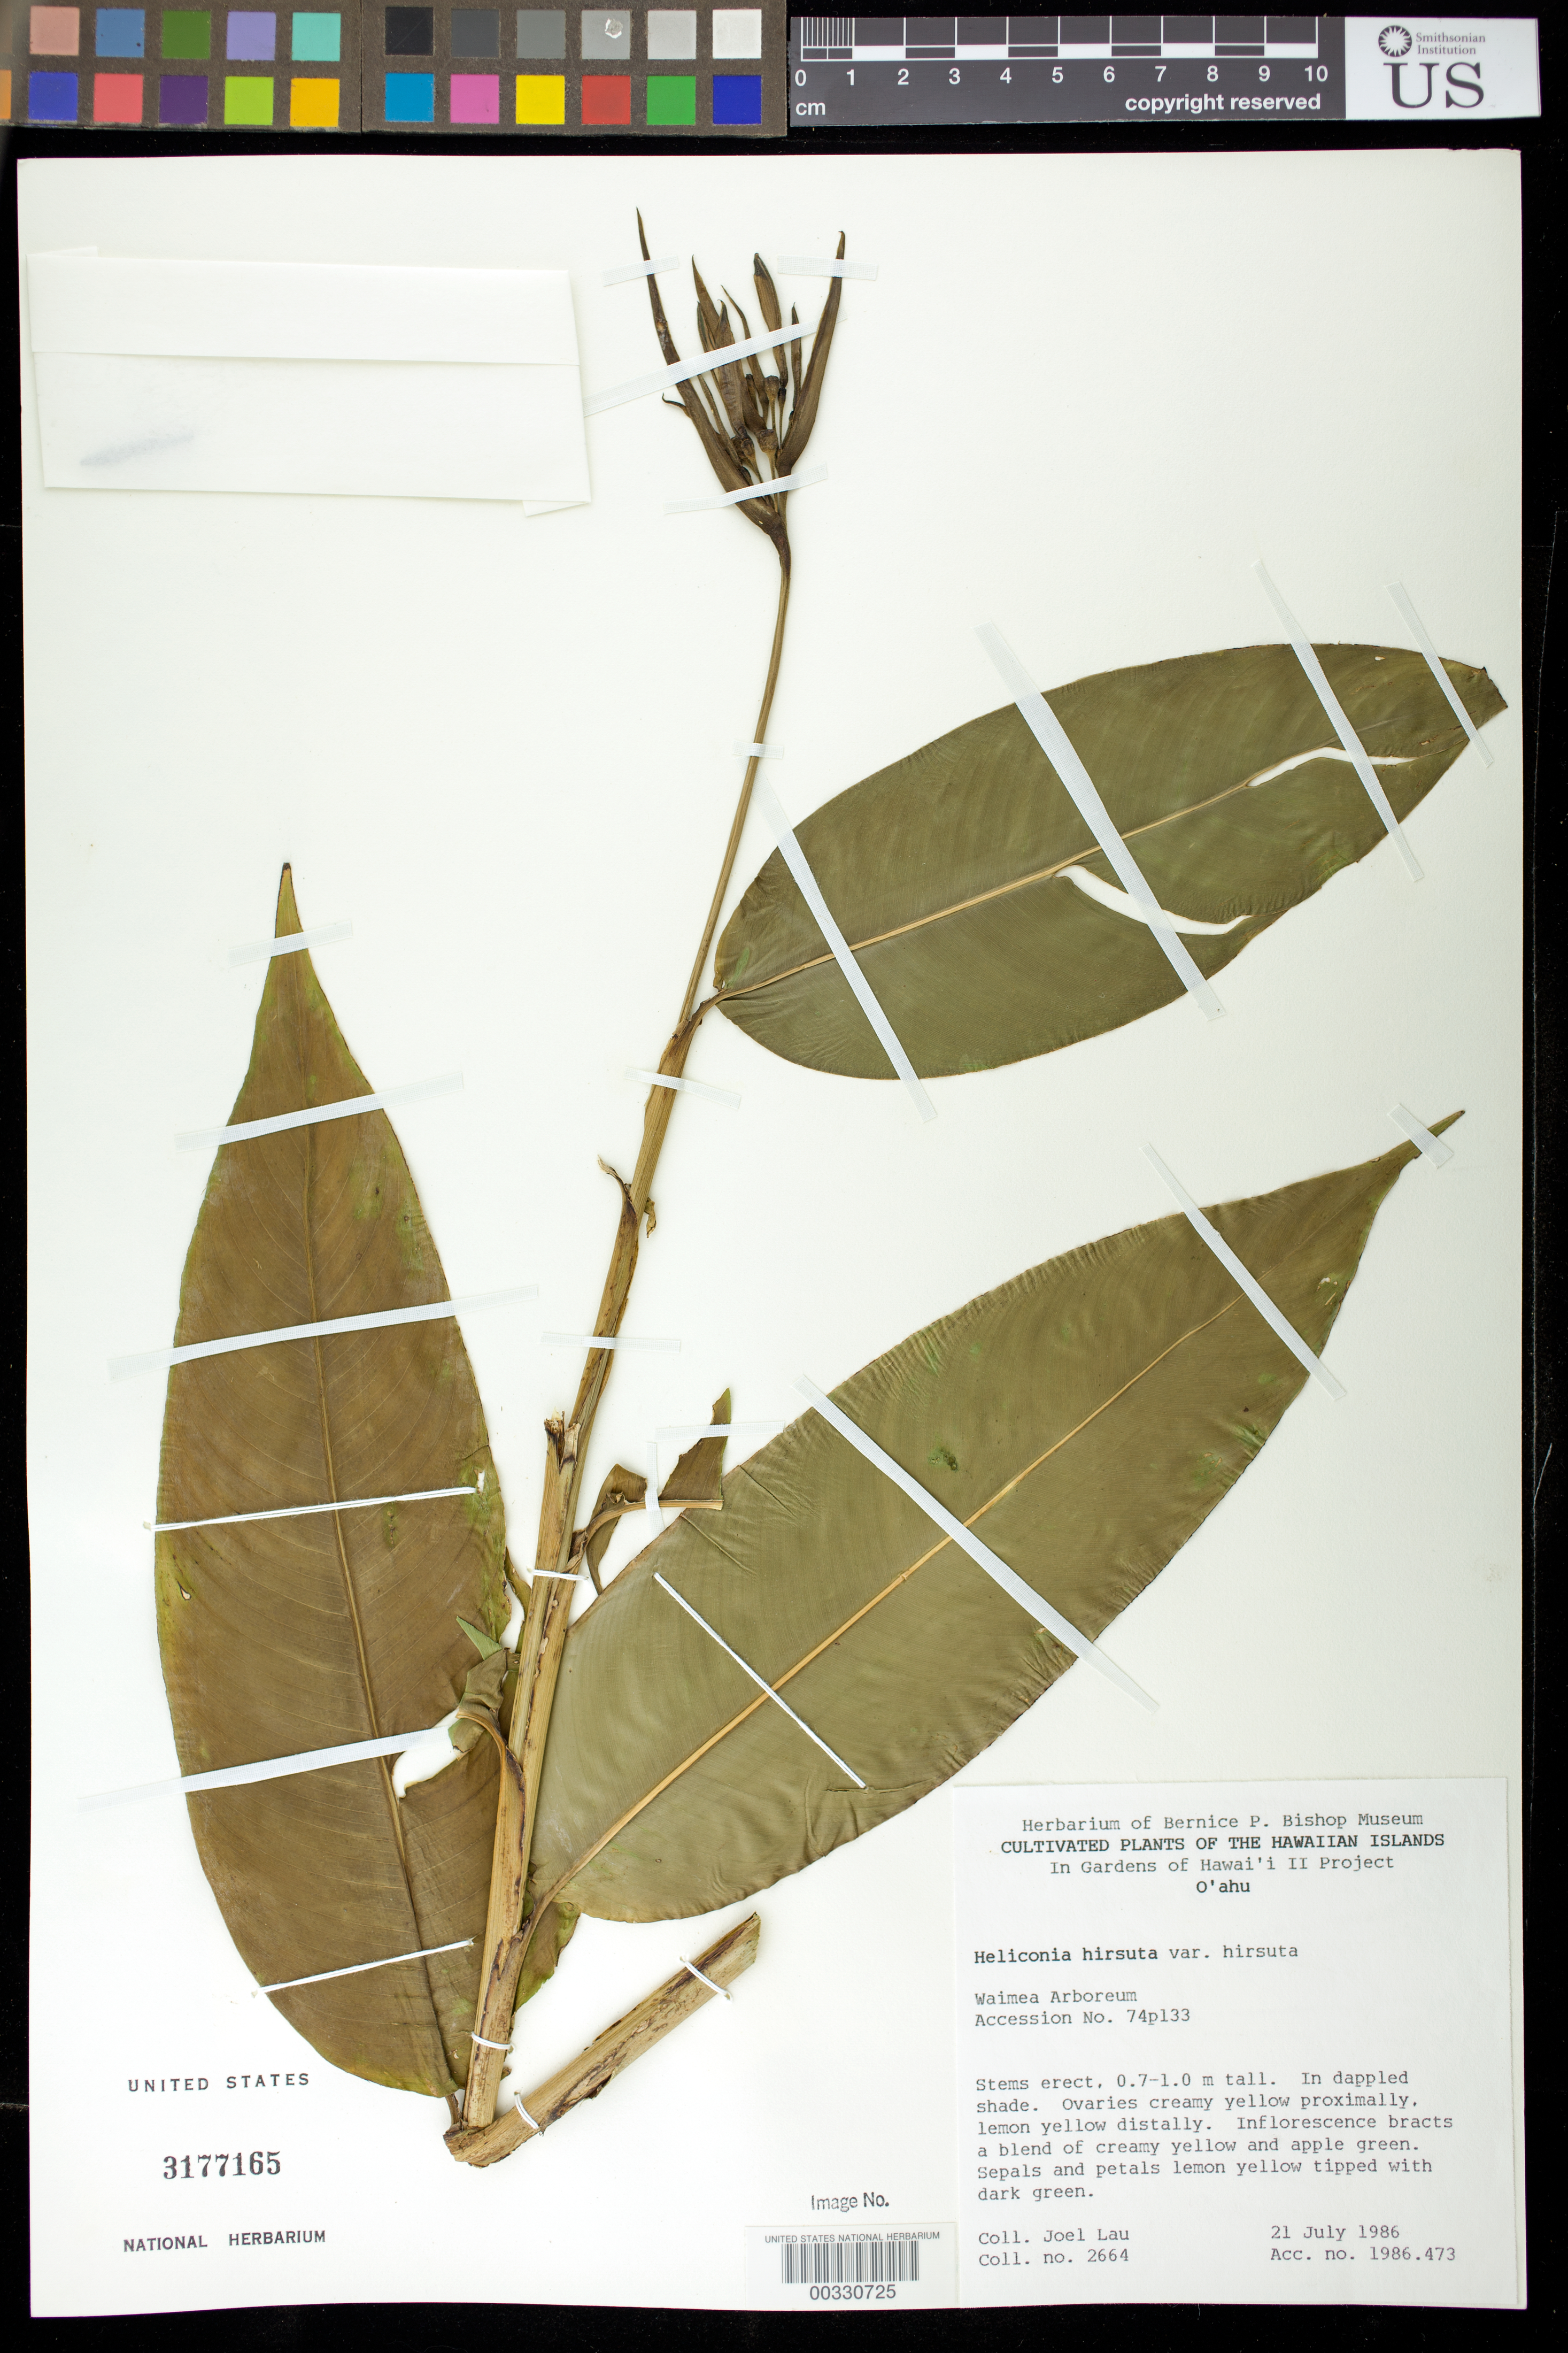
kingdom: Plantae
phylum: Tracheophyta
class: Liliopsida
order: Zingiberales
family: Heliconiaceae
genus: Heliconia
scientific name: Heliconia hirsuta var. hirsuta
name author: L. f.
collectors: J. Lau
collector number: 2664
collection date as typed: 21 Jul 1986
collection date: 1986-07-21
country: United States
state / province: Florida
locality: Southern Florida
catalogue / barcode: US 3177165